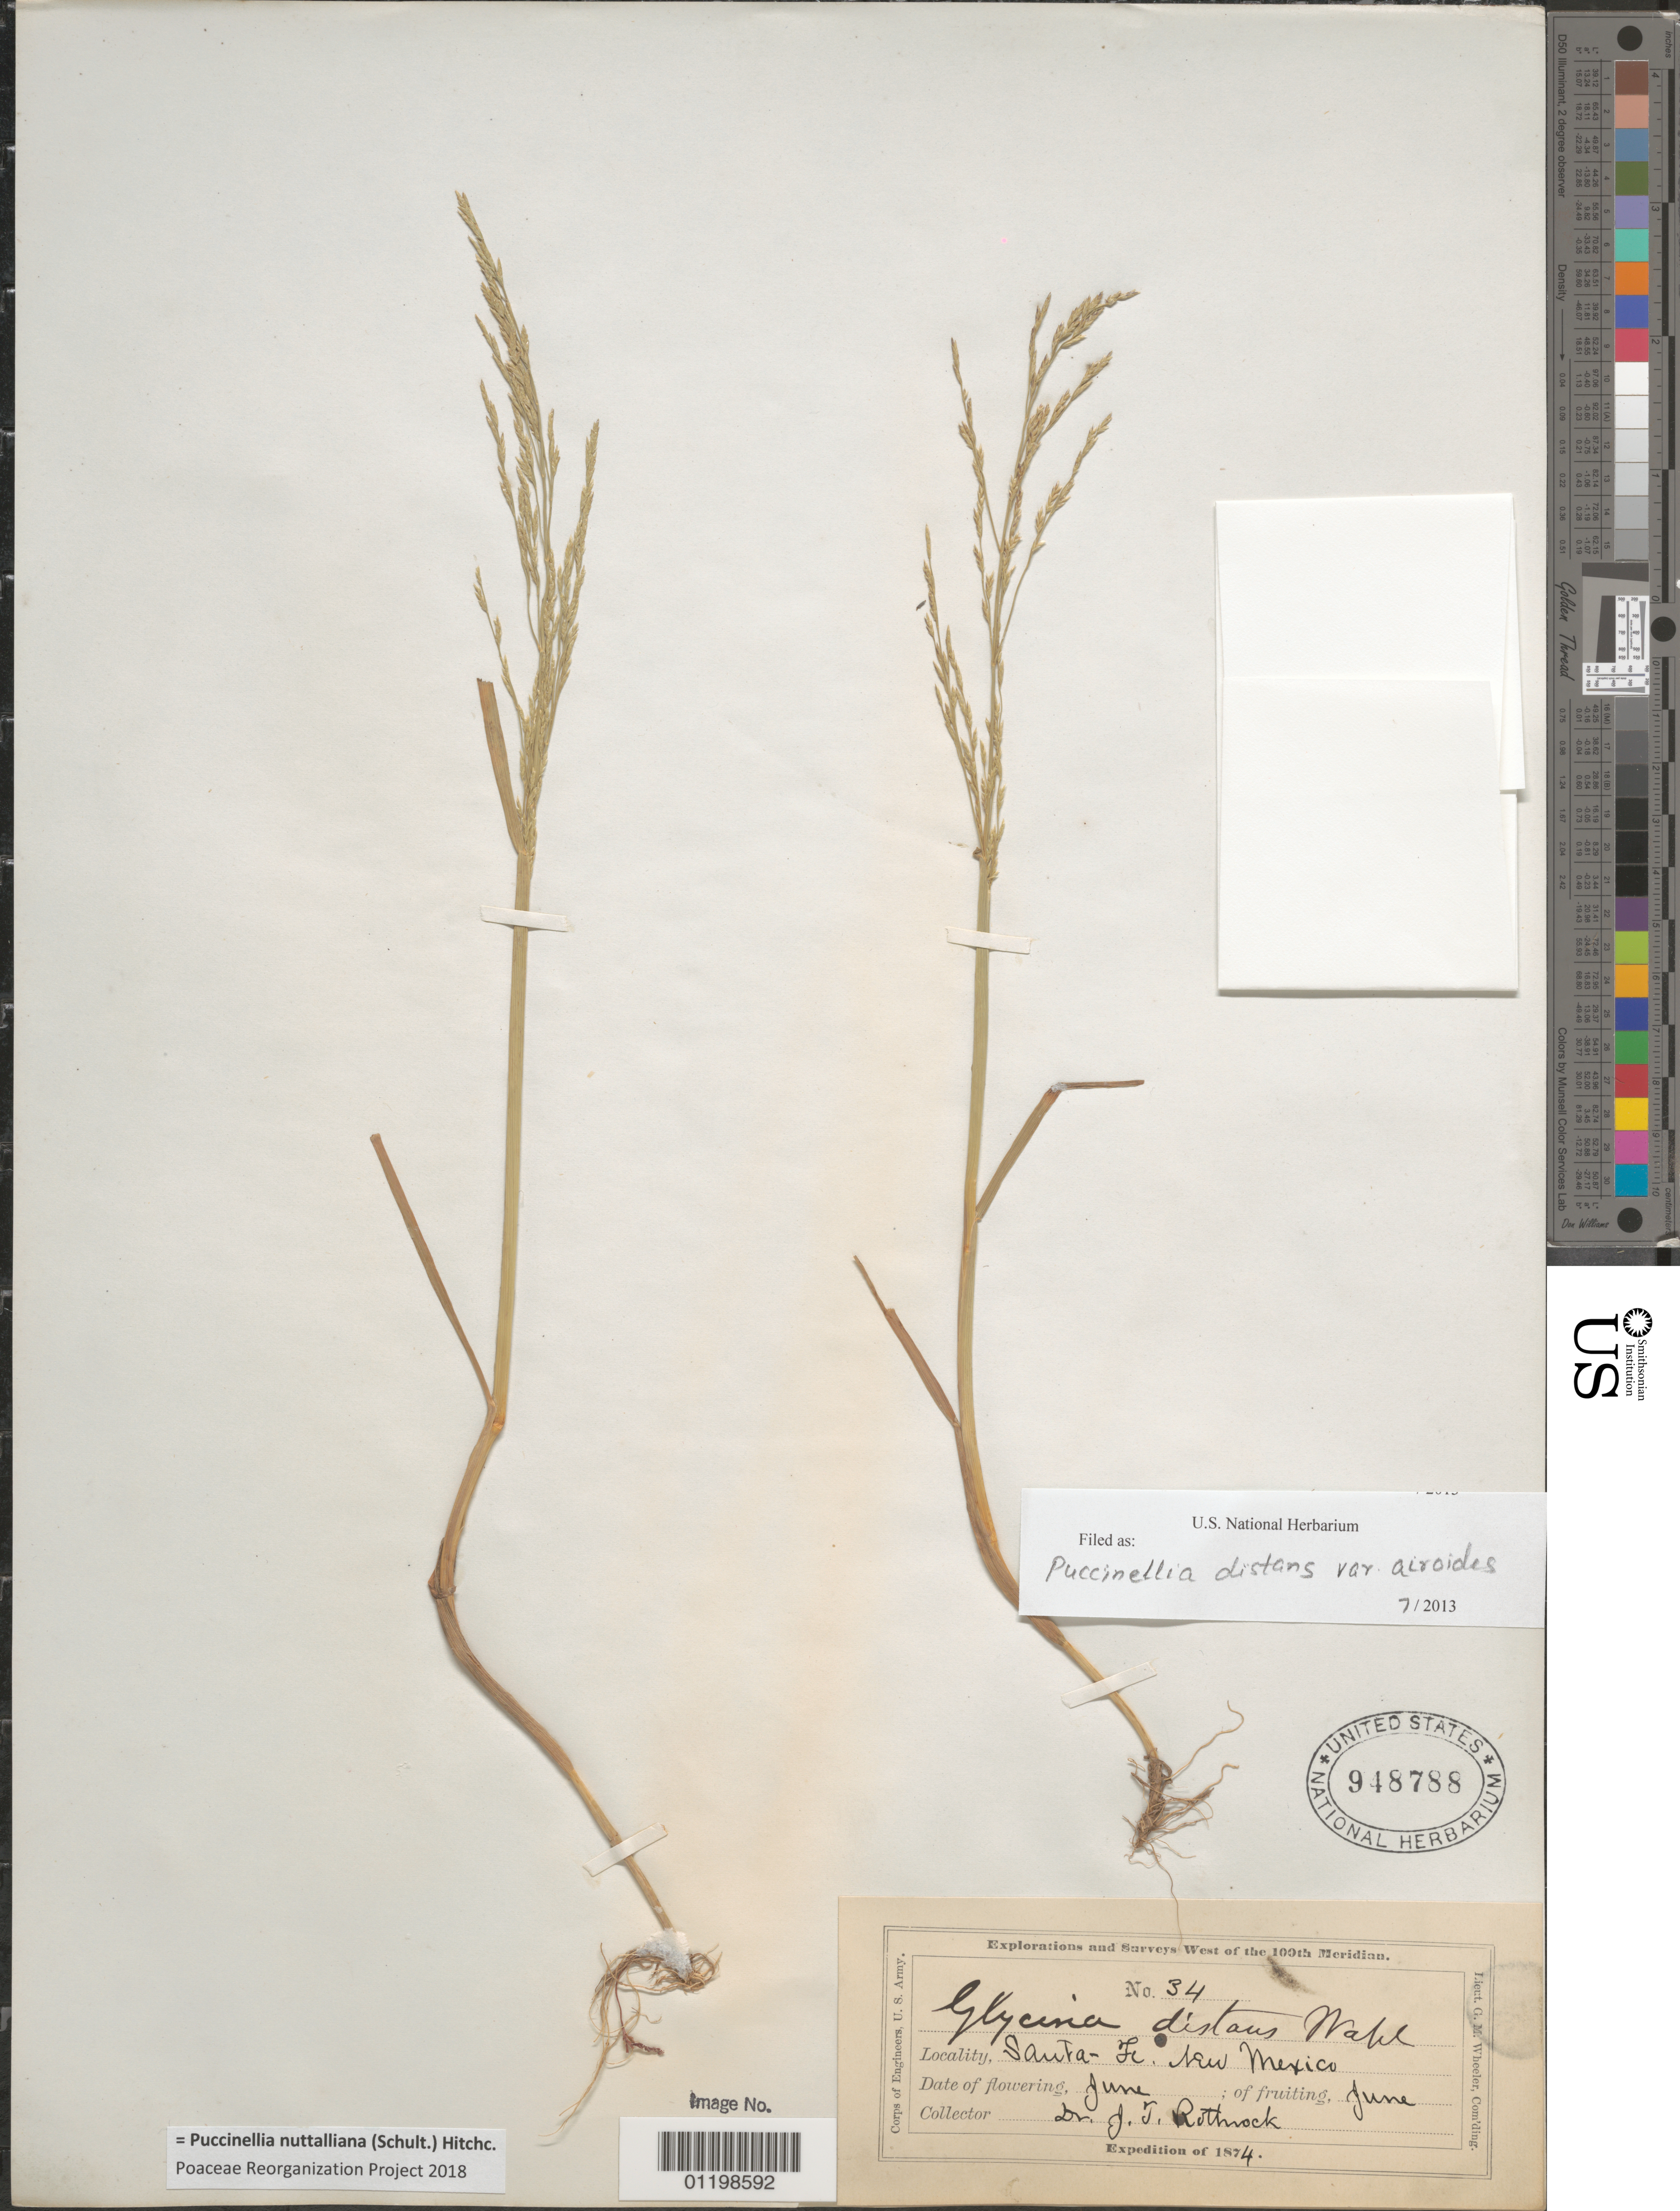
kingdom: Plantae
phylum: Tracheophyta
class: Liliopsida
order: Poales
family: Poaceae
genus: Puccinellia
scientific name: Puccinellia nuttalliana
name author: (Schult.) Hitchc.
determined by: Poaceae Reorganization Project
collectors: J. T. Rothrock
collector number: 34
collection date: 1874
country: United States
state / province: New Mexico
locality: Santa Fe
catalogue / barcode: US 948788